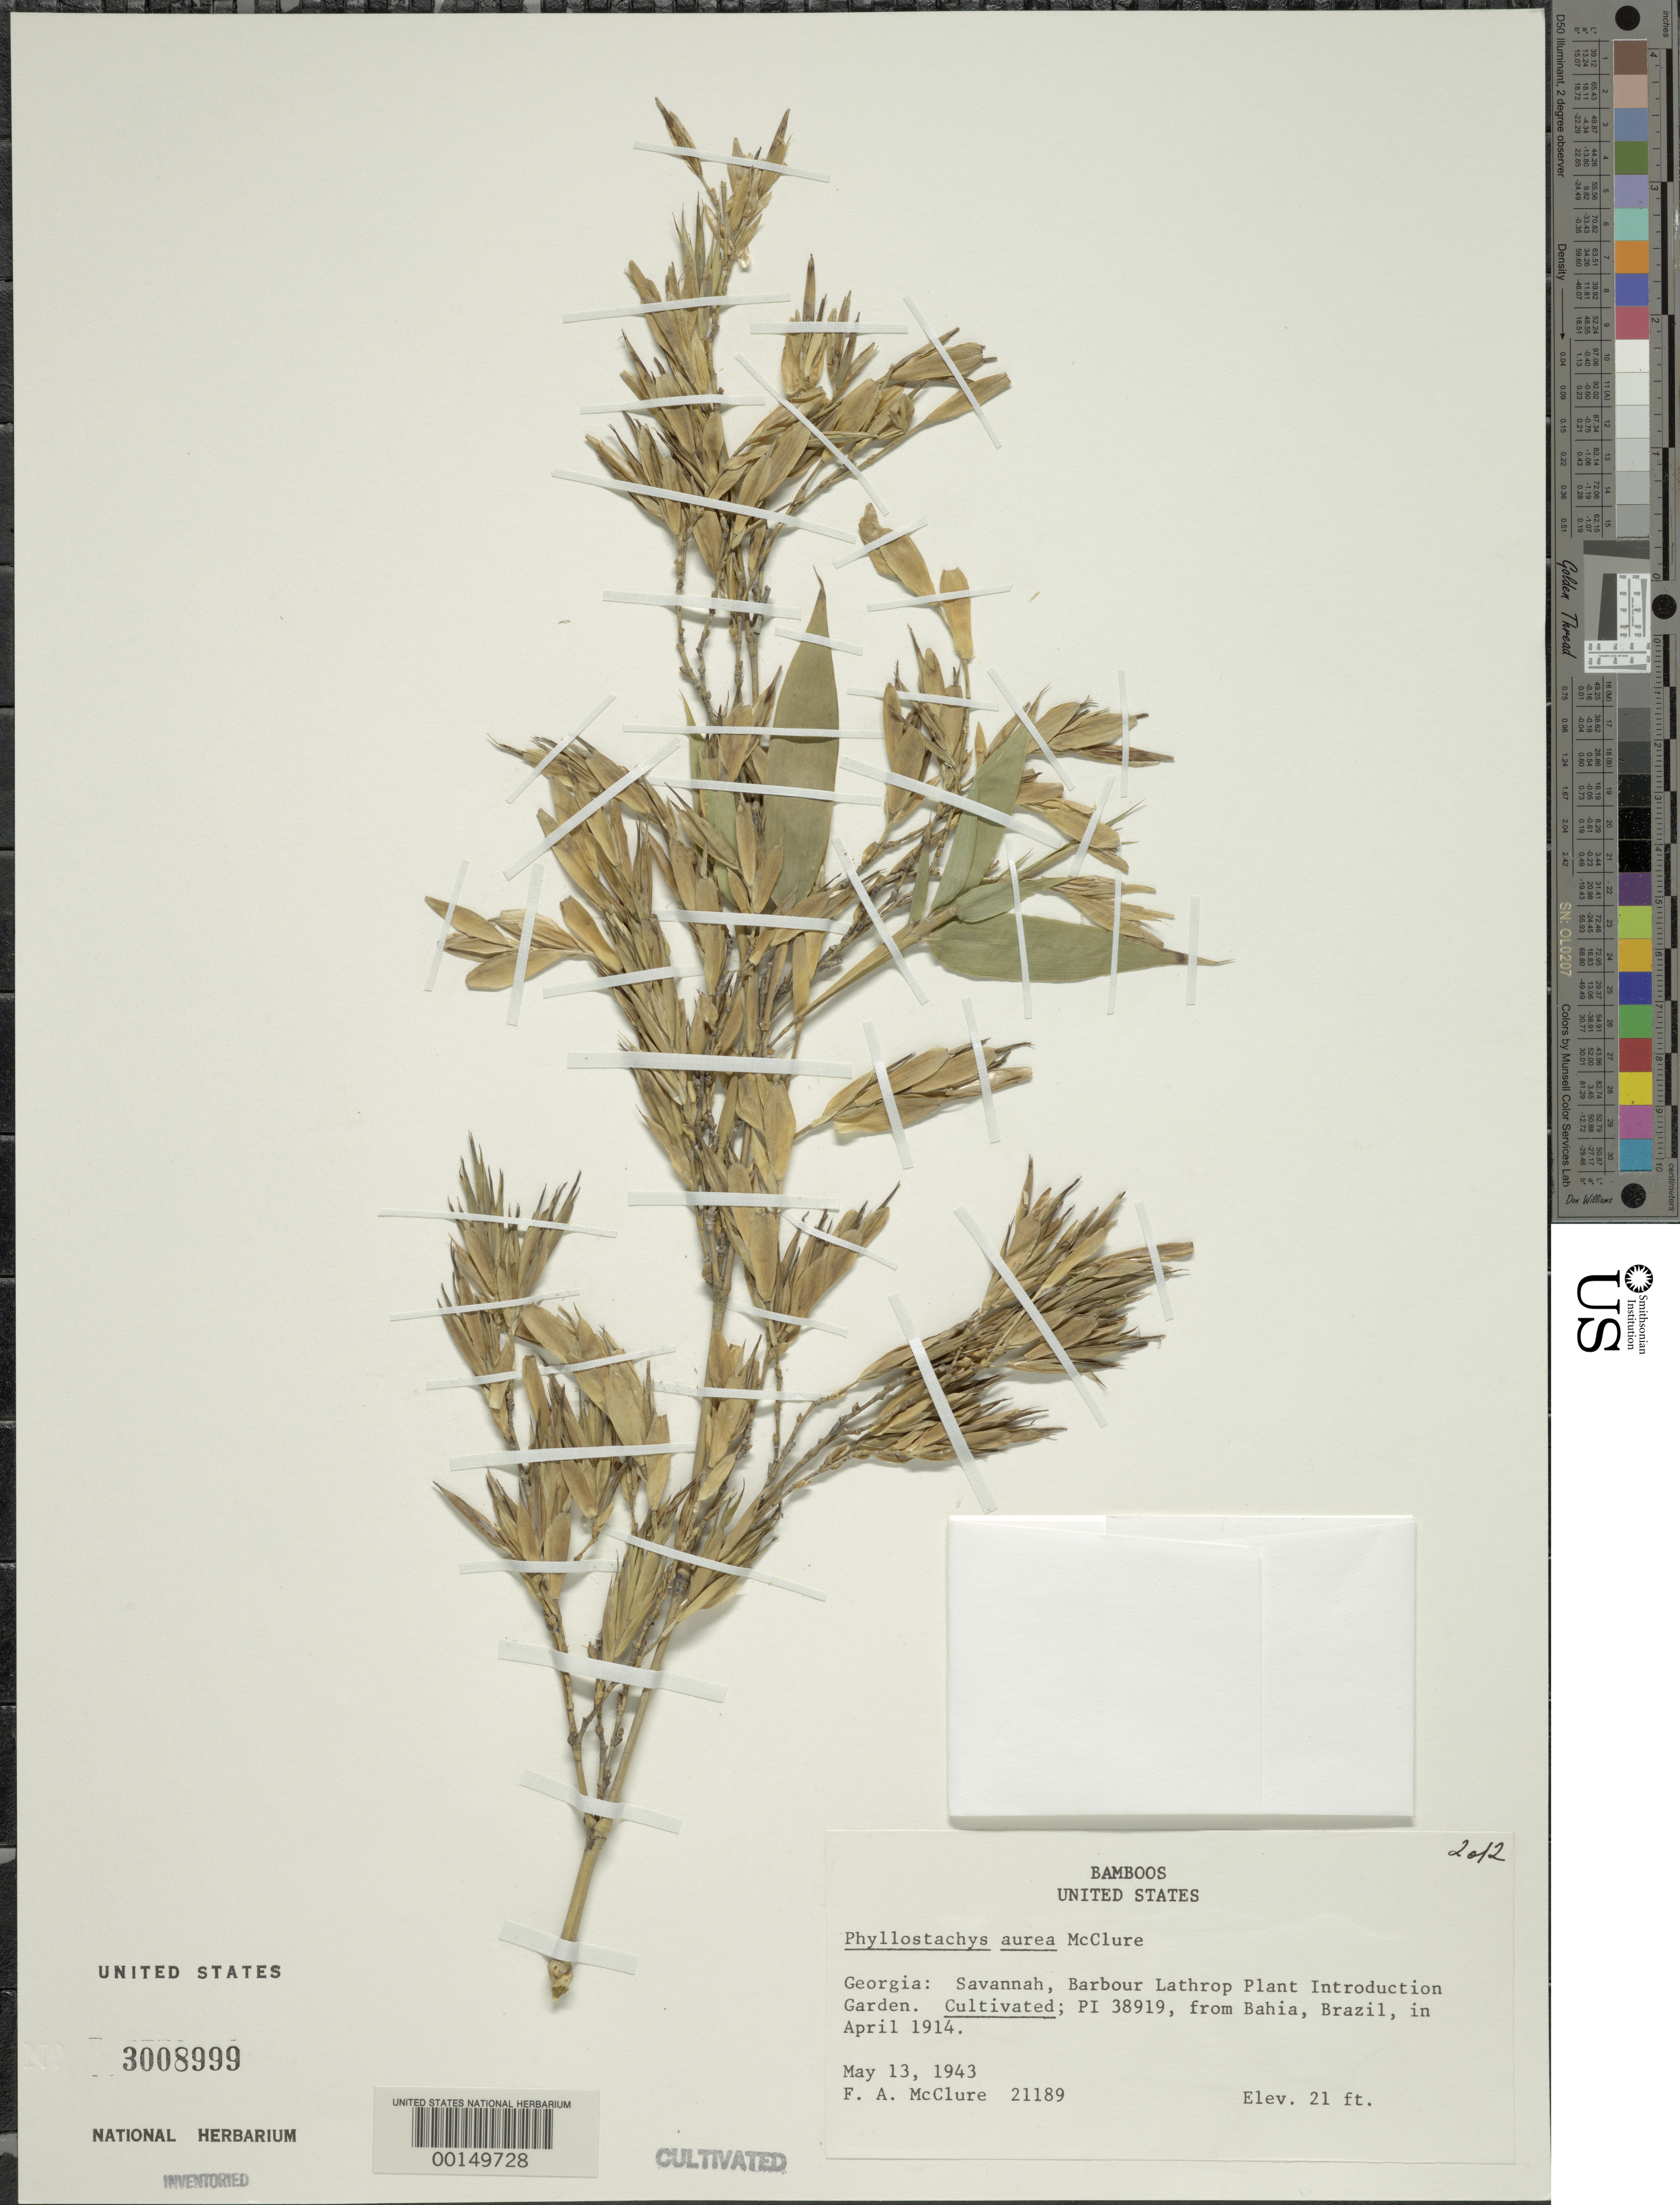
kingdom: Plantae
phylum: Tracheophyta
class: Liliopsida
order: Poales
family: Poaceae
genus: Phyllostachys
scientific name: Phyllostachys aurea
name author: Rivière & C. Rivière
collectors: F. A. McClure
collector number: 21189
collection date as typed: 13 May 1943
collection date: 1943-05-13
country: United States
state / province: Georgia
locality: Savannah, barbour lathrop plant intro. garden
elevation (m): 6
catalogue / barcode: US 3008999